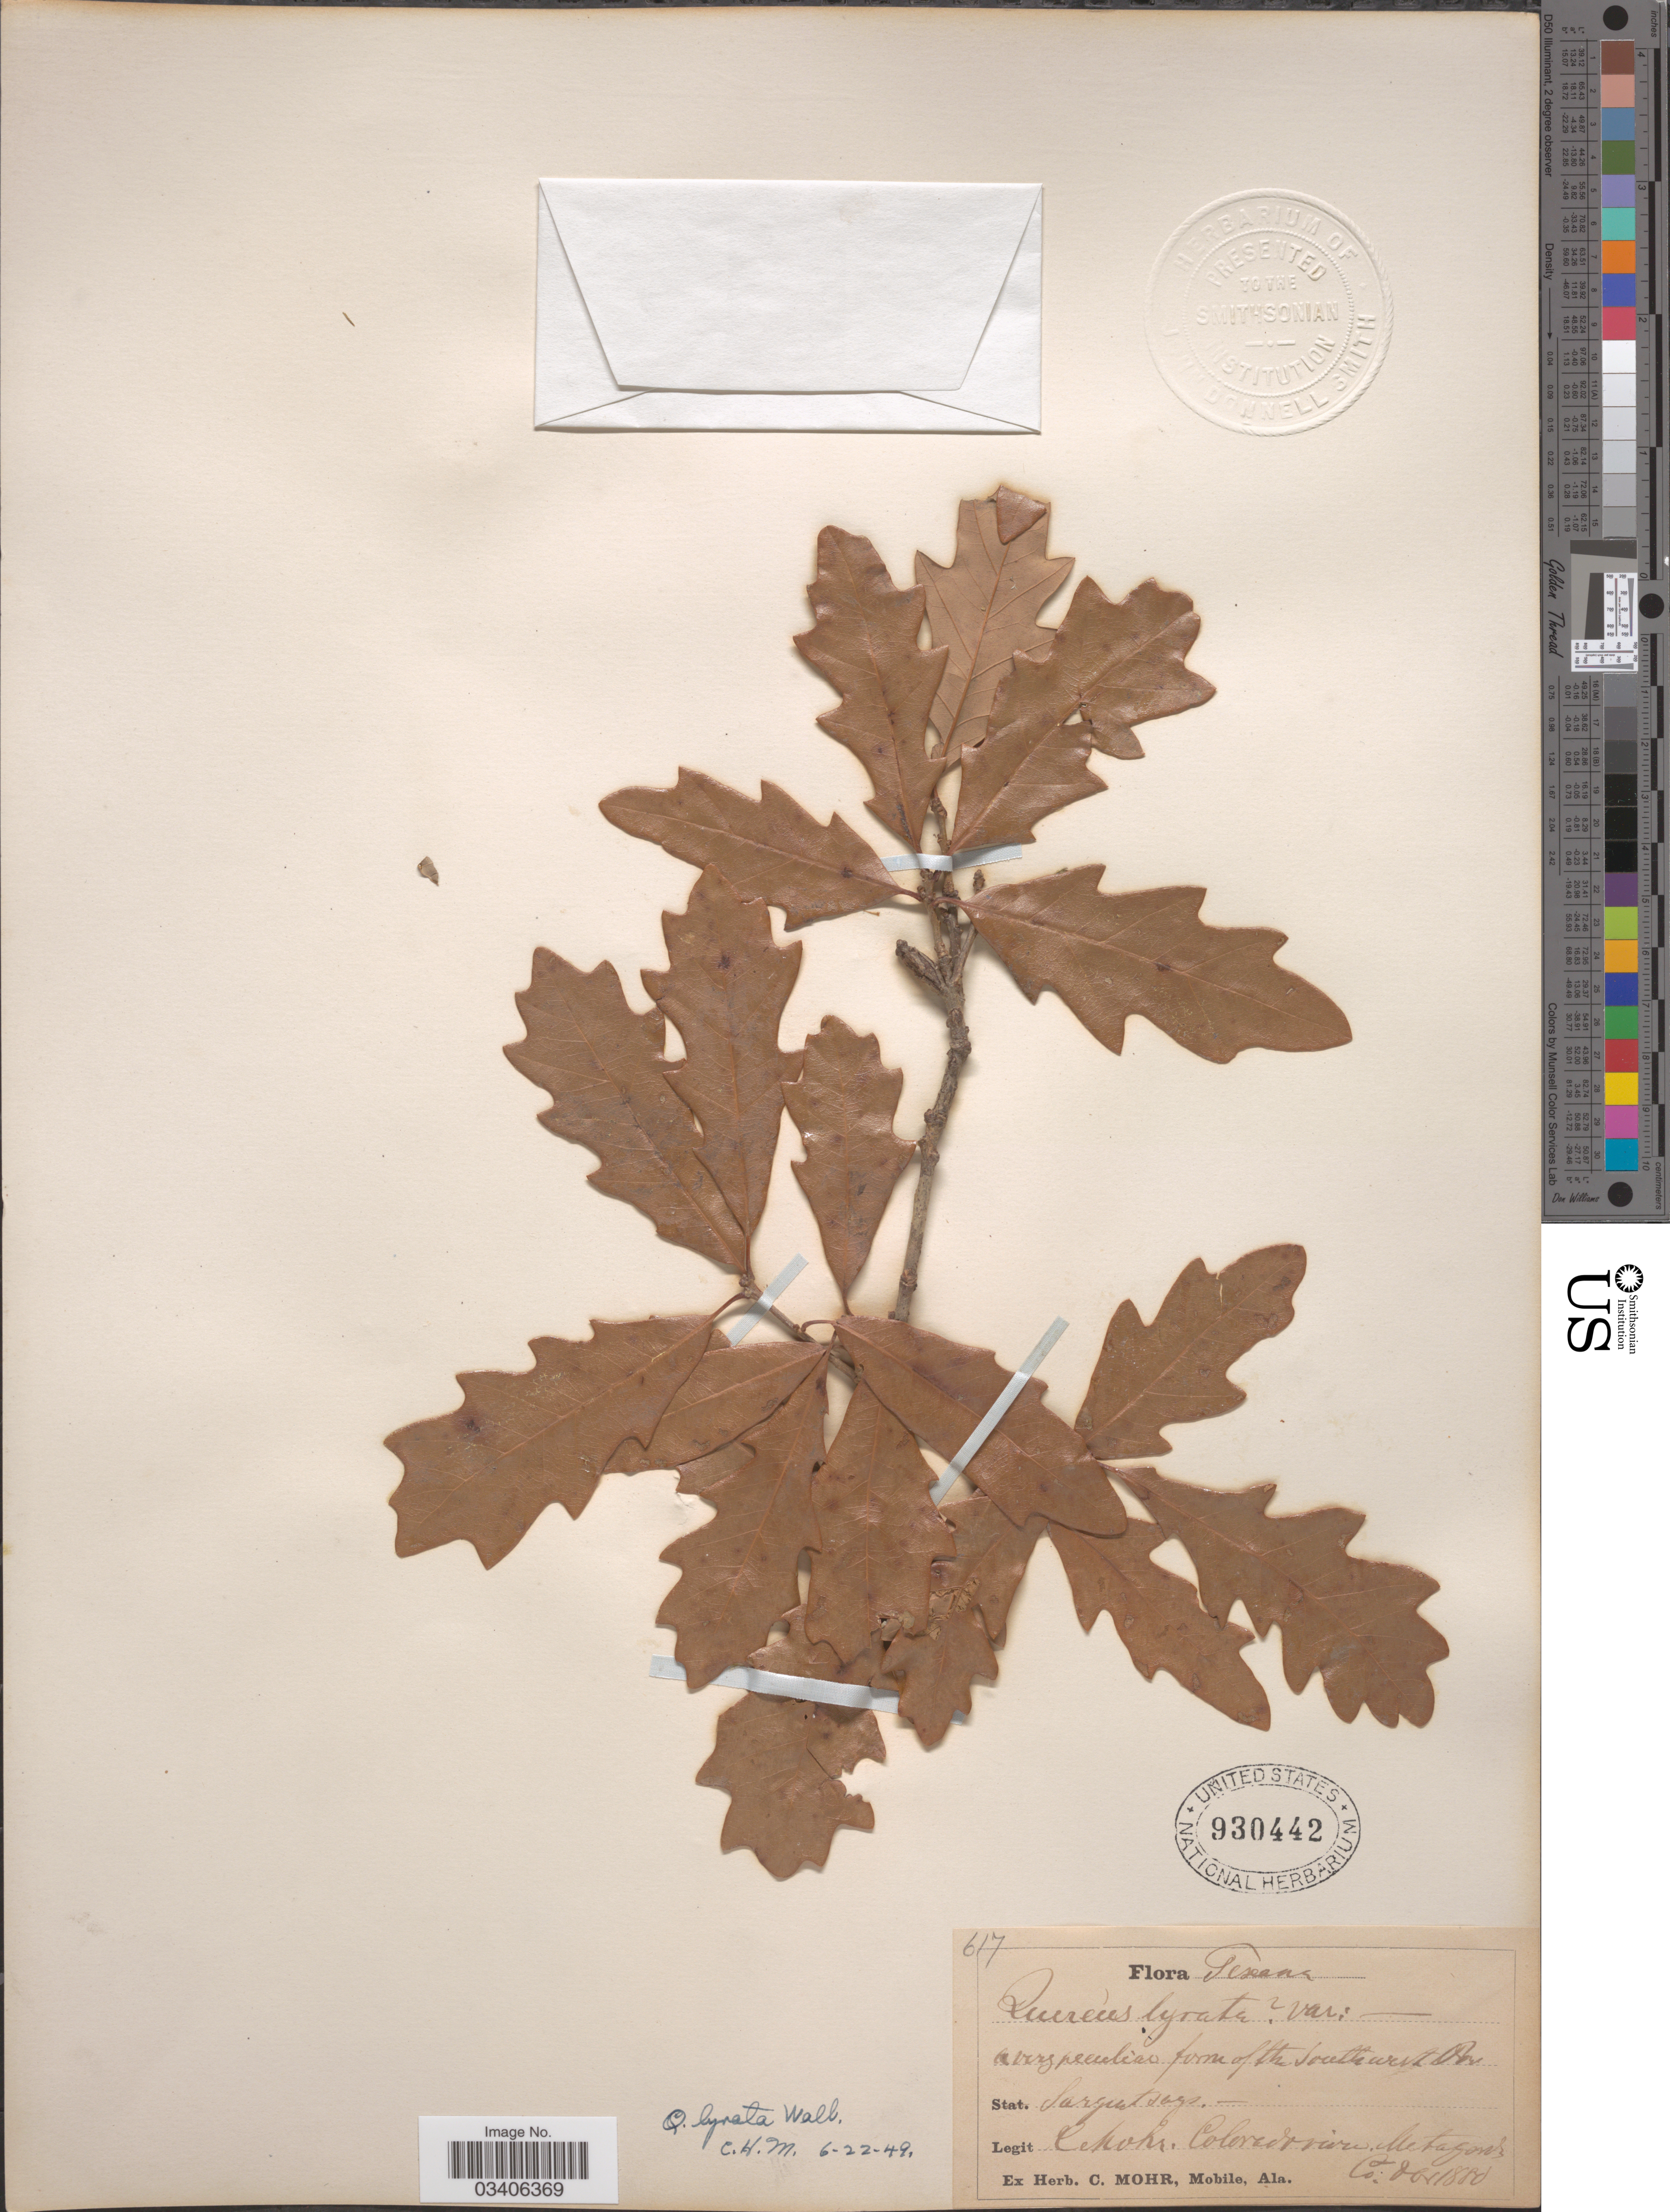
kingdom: Plantae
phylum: Tracheophyta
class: Magnoliopsida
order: Fagales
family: Fagaceae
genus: Quercus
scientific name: Quercus lyrata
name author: Walter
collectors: C. T. Mohr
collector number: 617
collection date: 1880-12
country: United States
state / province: Texas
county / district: Matagorda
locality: Colorado river. Matagorda Co.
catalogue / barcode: US 930442